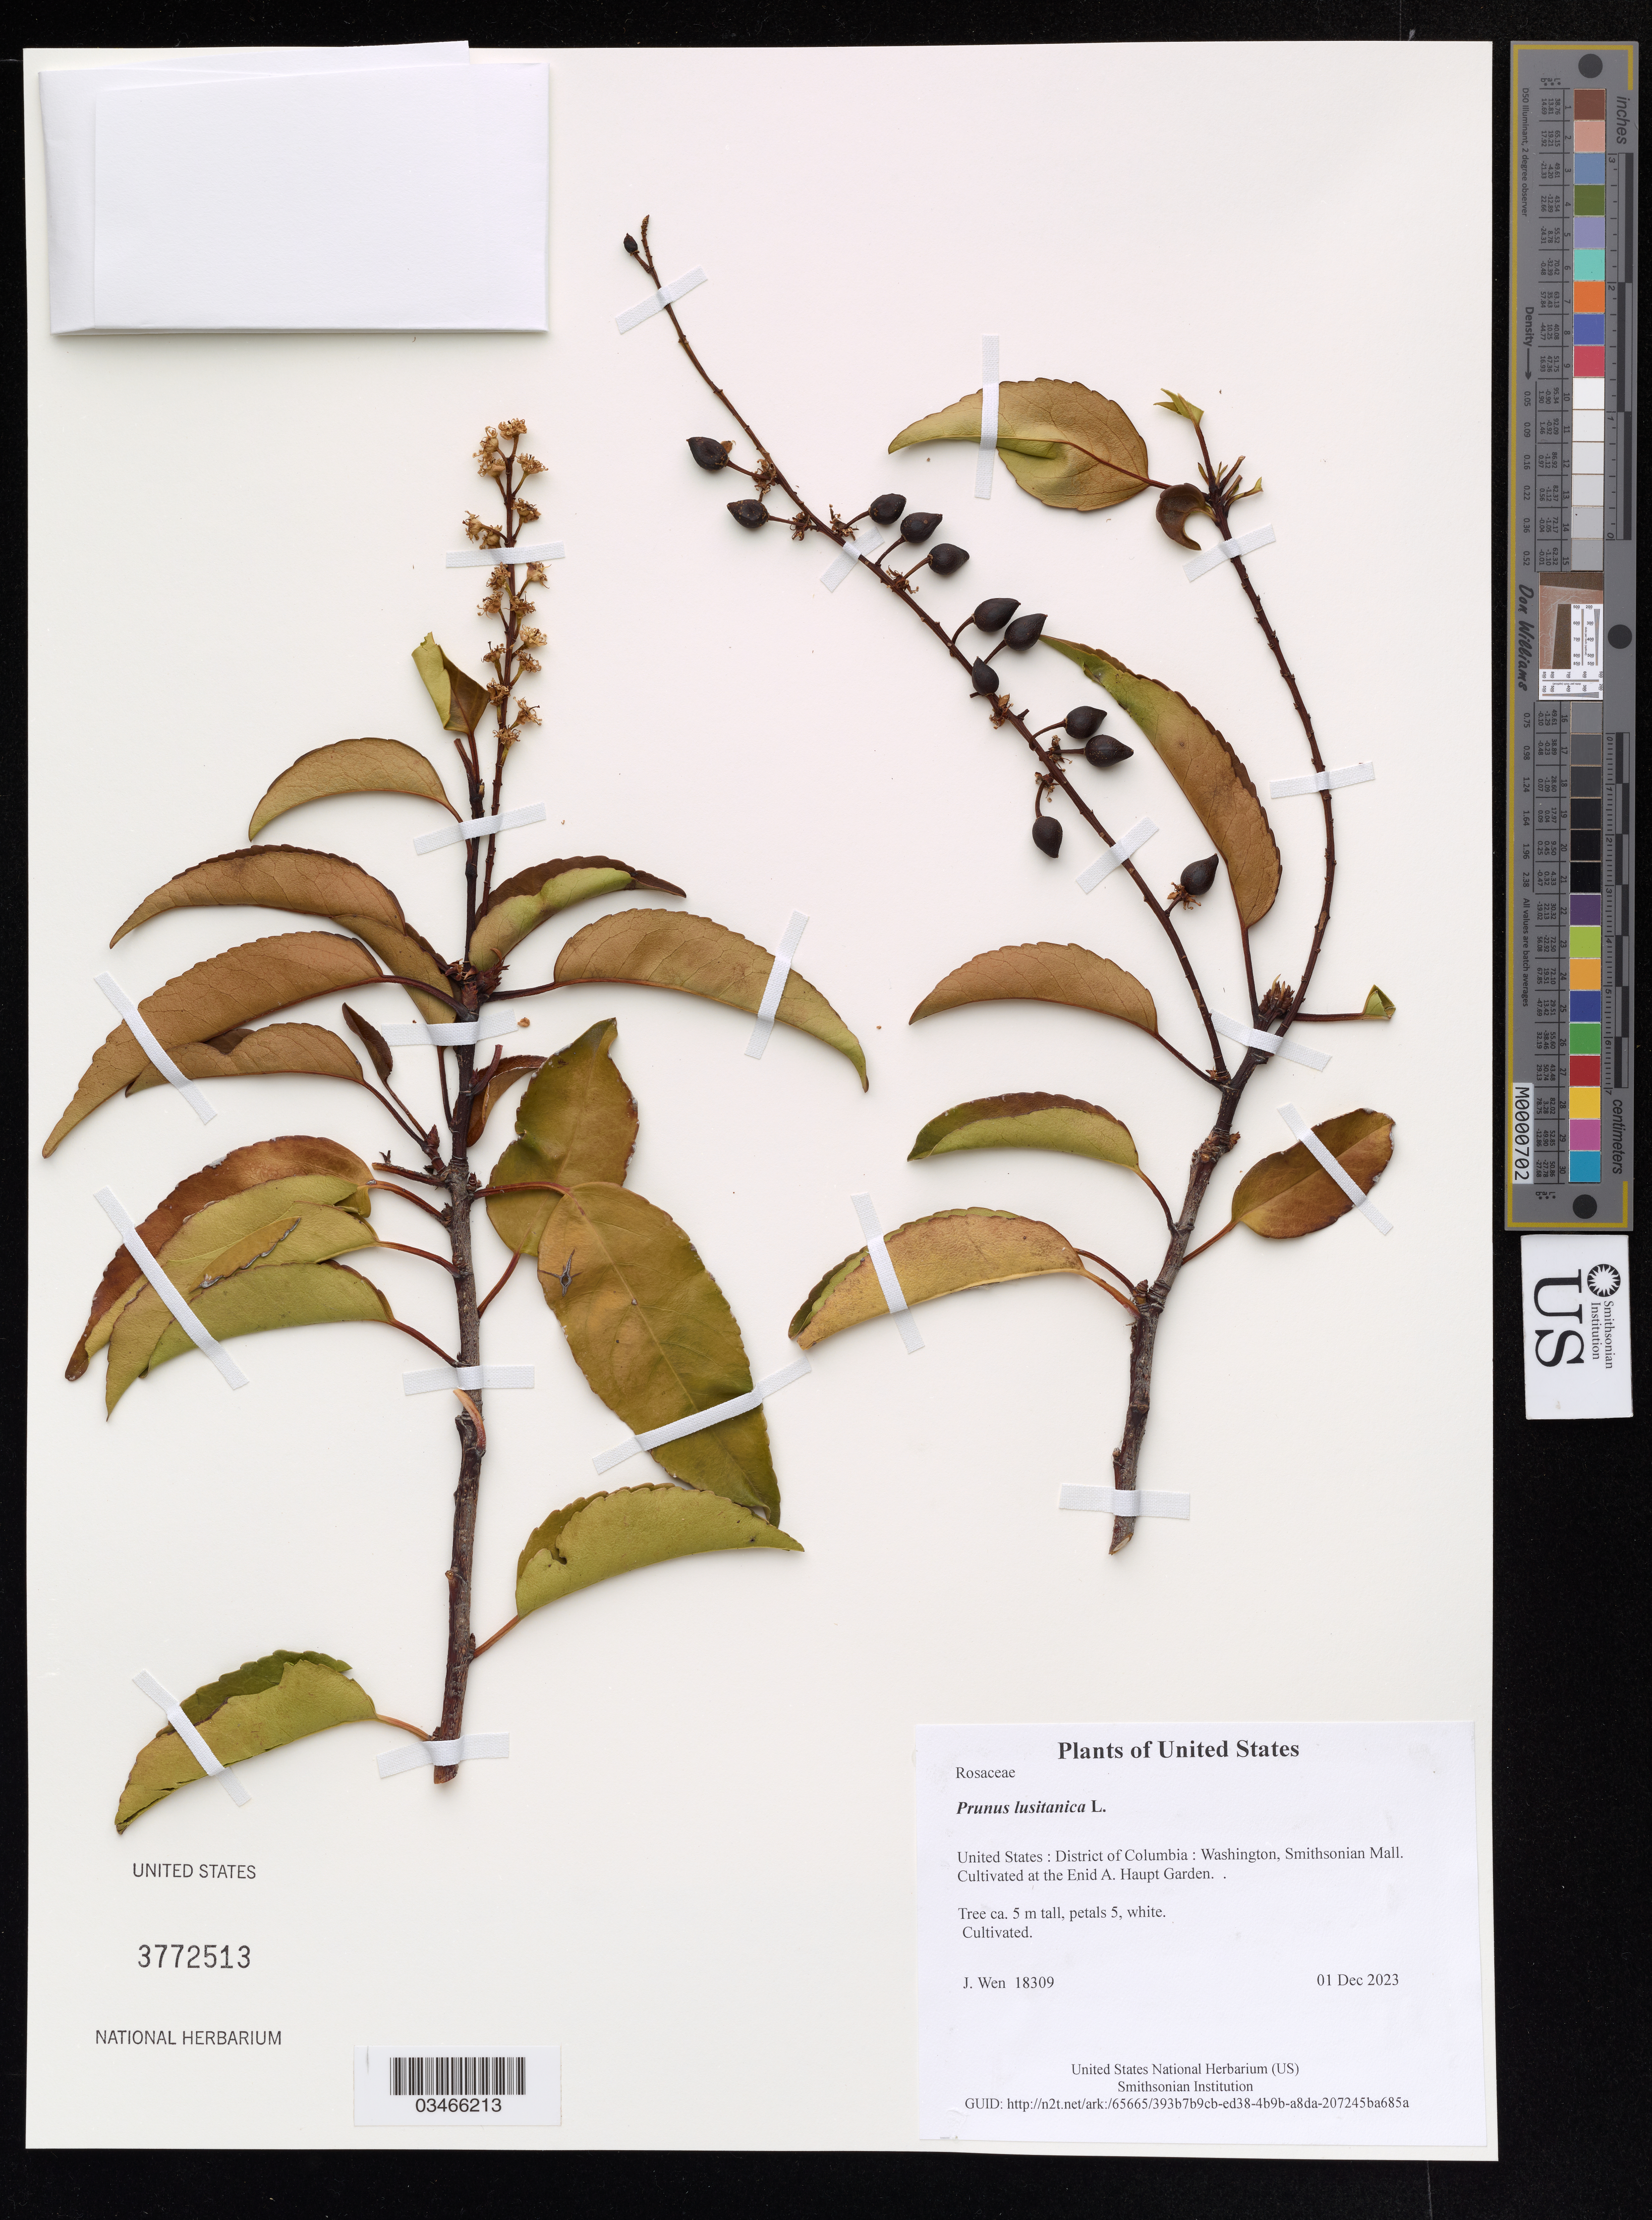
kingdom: Plantae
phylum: Tracheophyta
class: Magnoliopsida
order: Rosales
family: Rosaceae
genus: Prunus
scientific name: Prunus lusitanica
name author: L.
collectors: J. Wen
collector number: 18309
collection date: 2023-12-01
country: United States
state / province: District of Columbia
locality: Washington, Smithsonian Mall. Cultivated at the Enid A. Haupt Garden.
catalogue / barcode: US 3772513